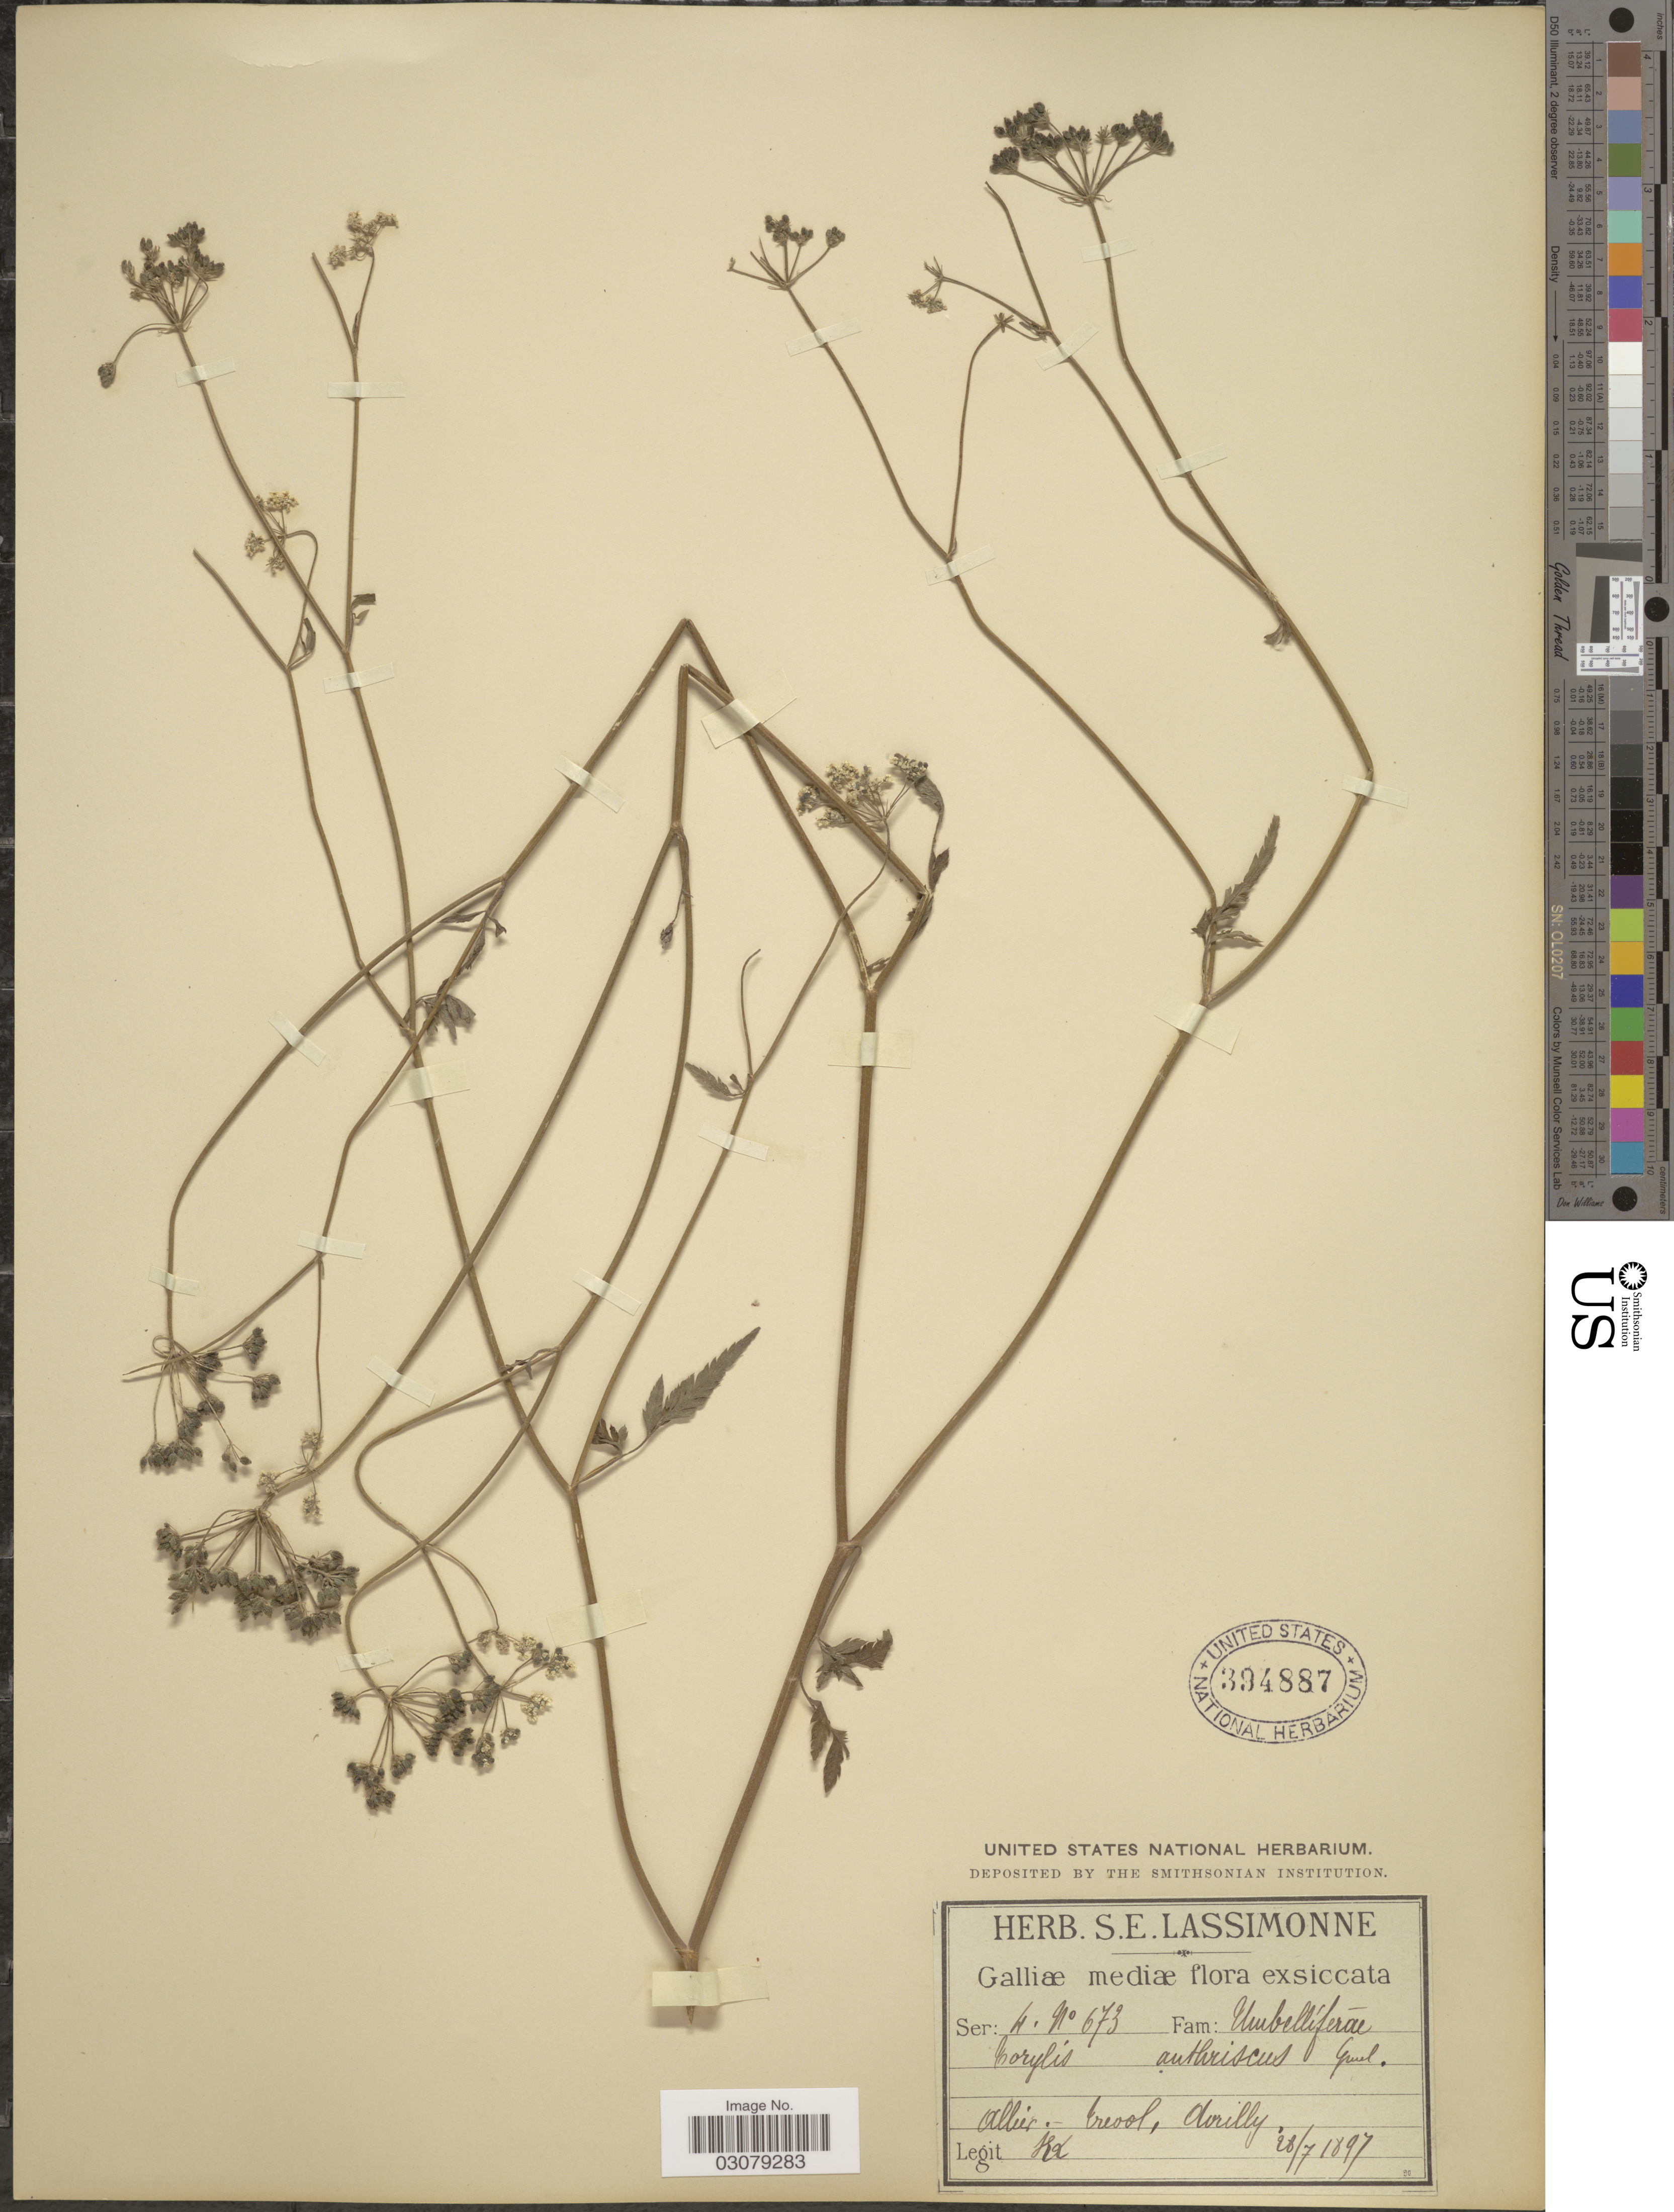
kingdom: Plantae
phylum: Tracheophyta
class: Magnoliopsida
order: Apiales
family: Apiaceae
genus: Torilis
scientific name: Torilis japonica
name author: (Houtt.) DC.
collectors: S. Lassimonne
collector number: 673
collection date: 1897-07-28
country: France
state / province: Auvergne-Rhône-Alpes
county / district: Allier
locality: Galliæ mediæ [Central France]. Allier - Trevol, Avrilly.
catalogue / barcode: US 394887